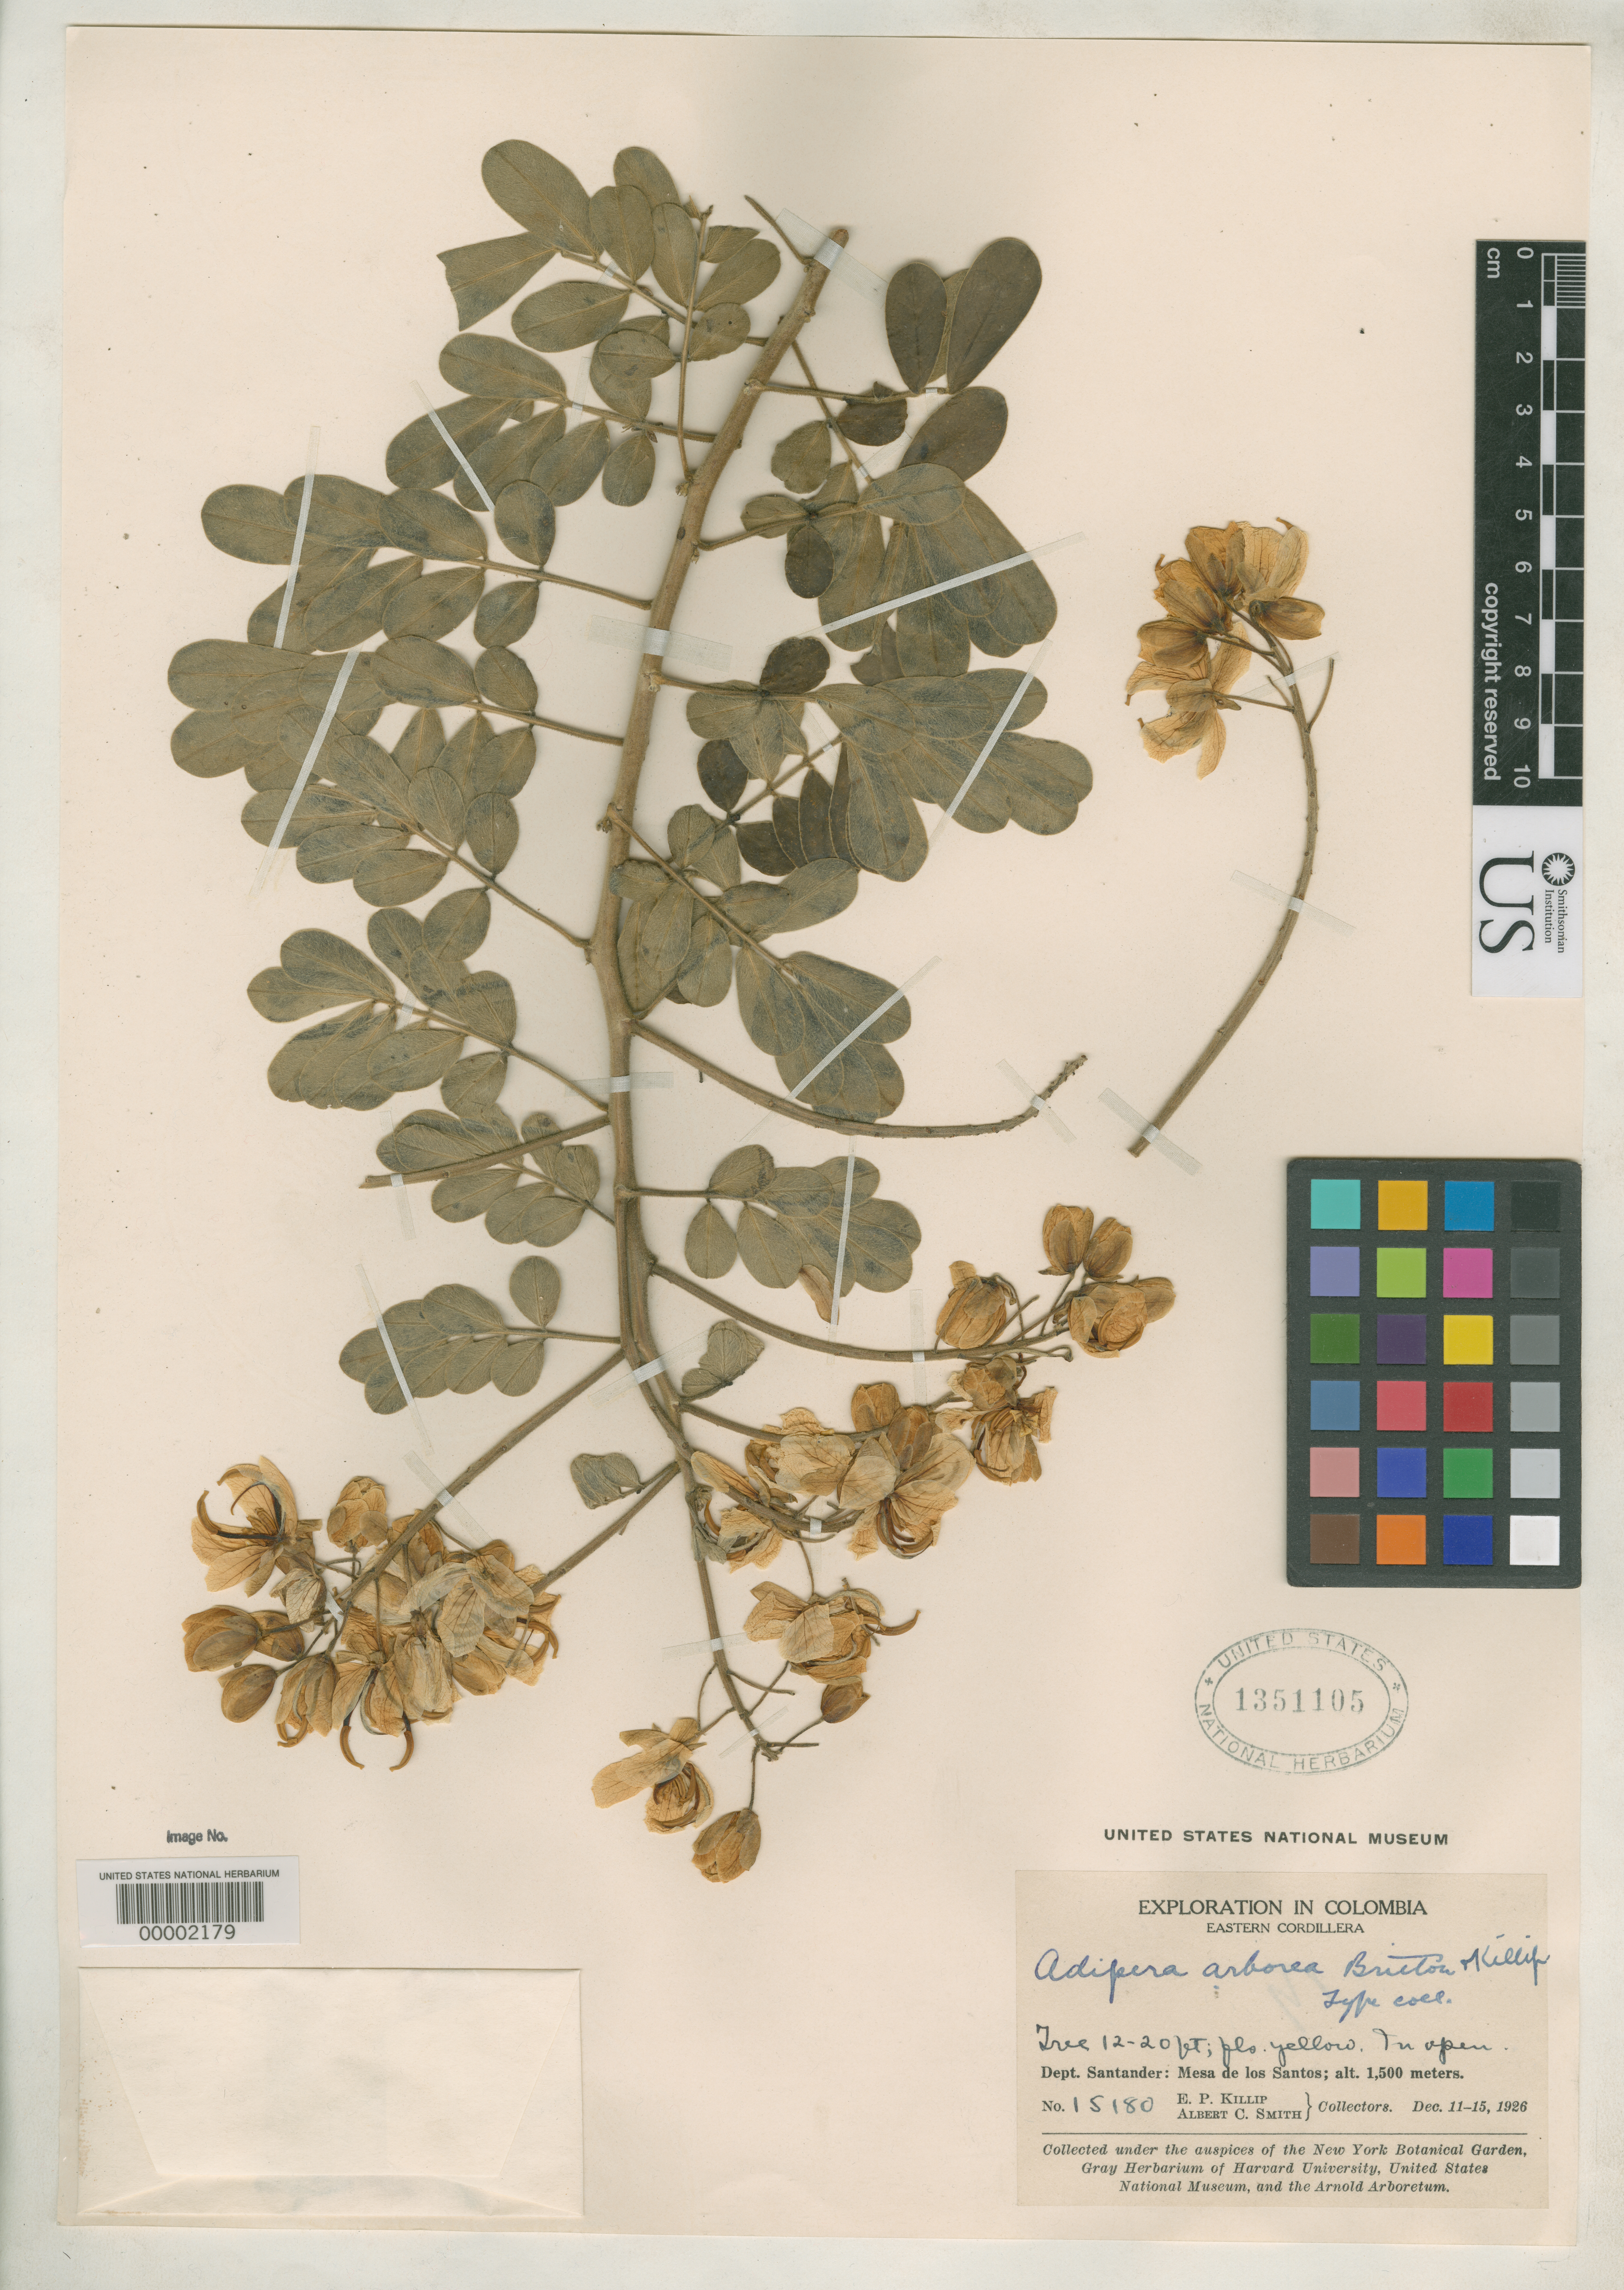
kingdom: Plantae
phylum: Tracheophyta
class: Magnoliopsida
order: Fabales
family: Fabaceae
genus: Adipera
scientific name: Adipera arborea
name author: Britton & Killip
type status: Isotype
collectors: E. P. Killip & A. C. Smith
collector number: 15180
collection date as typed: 12 Dec 1926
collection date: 1926-12-12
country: Colombia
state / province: Santander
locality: Mesa de Los Santos.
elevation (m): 1500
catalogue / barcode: US 1351105